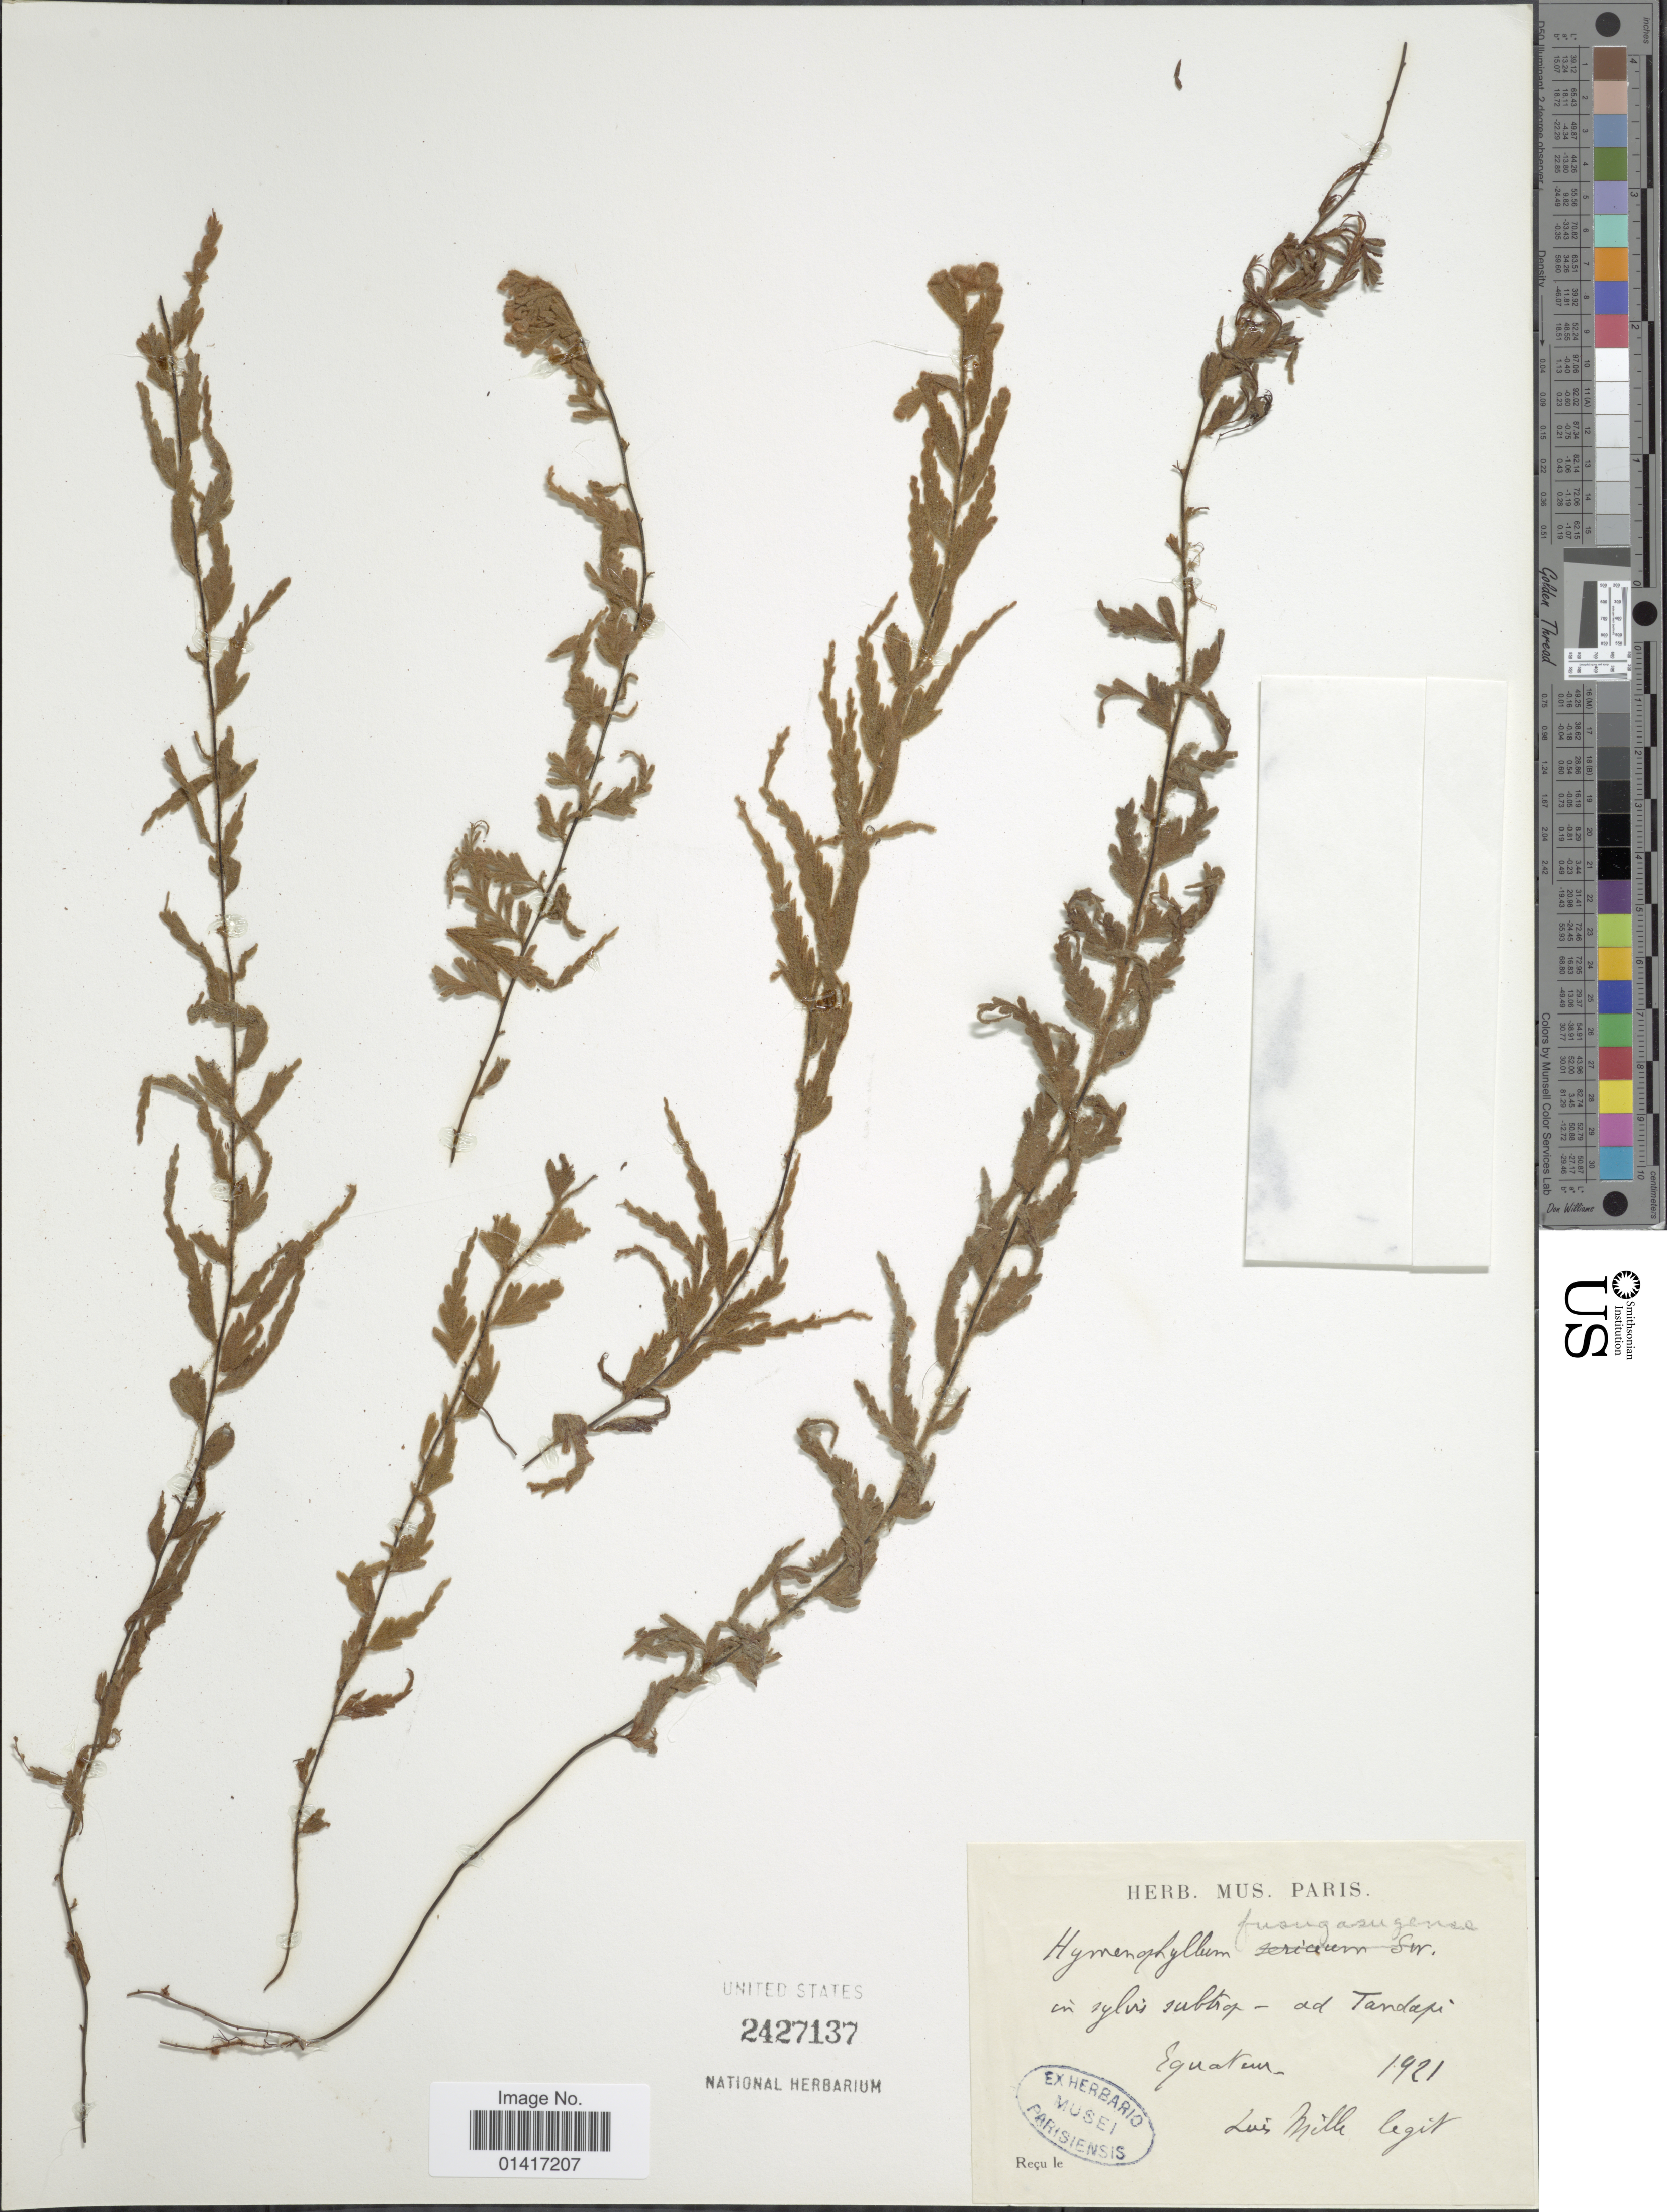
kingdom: Plantae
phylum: Tracheophyta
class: Polypodiopsida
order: Hymenophyllales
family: Hymenophyllaceae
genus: Hymenophyllum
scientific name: Hymenophyllum tomentosum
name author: Kunze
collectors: L. Mille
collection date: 1921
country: Ecuador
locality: In sylvis subtriop, ad Tandapi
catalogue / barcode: US 2427137